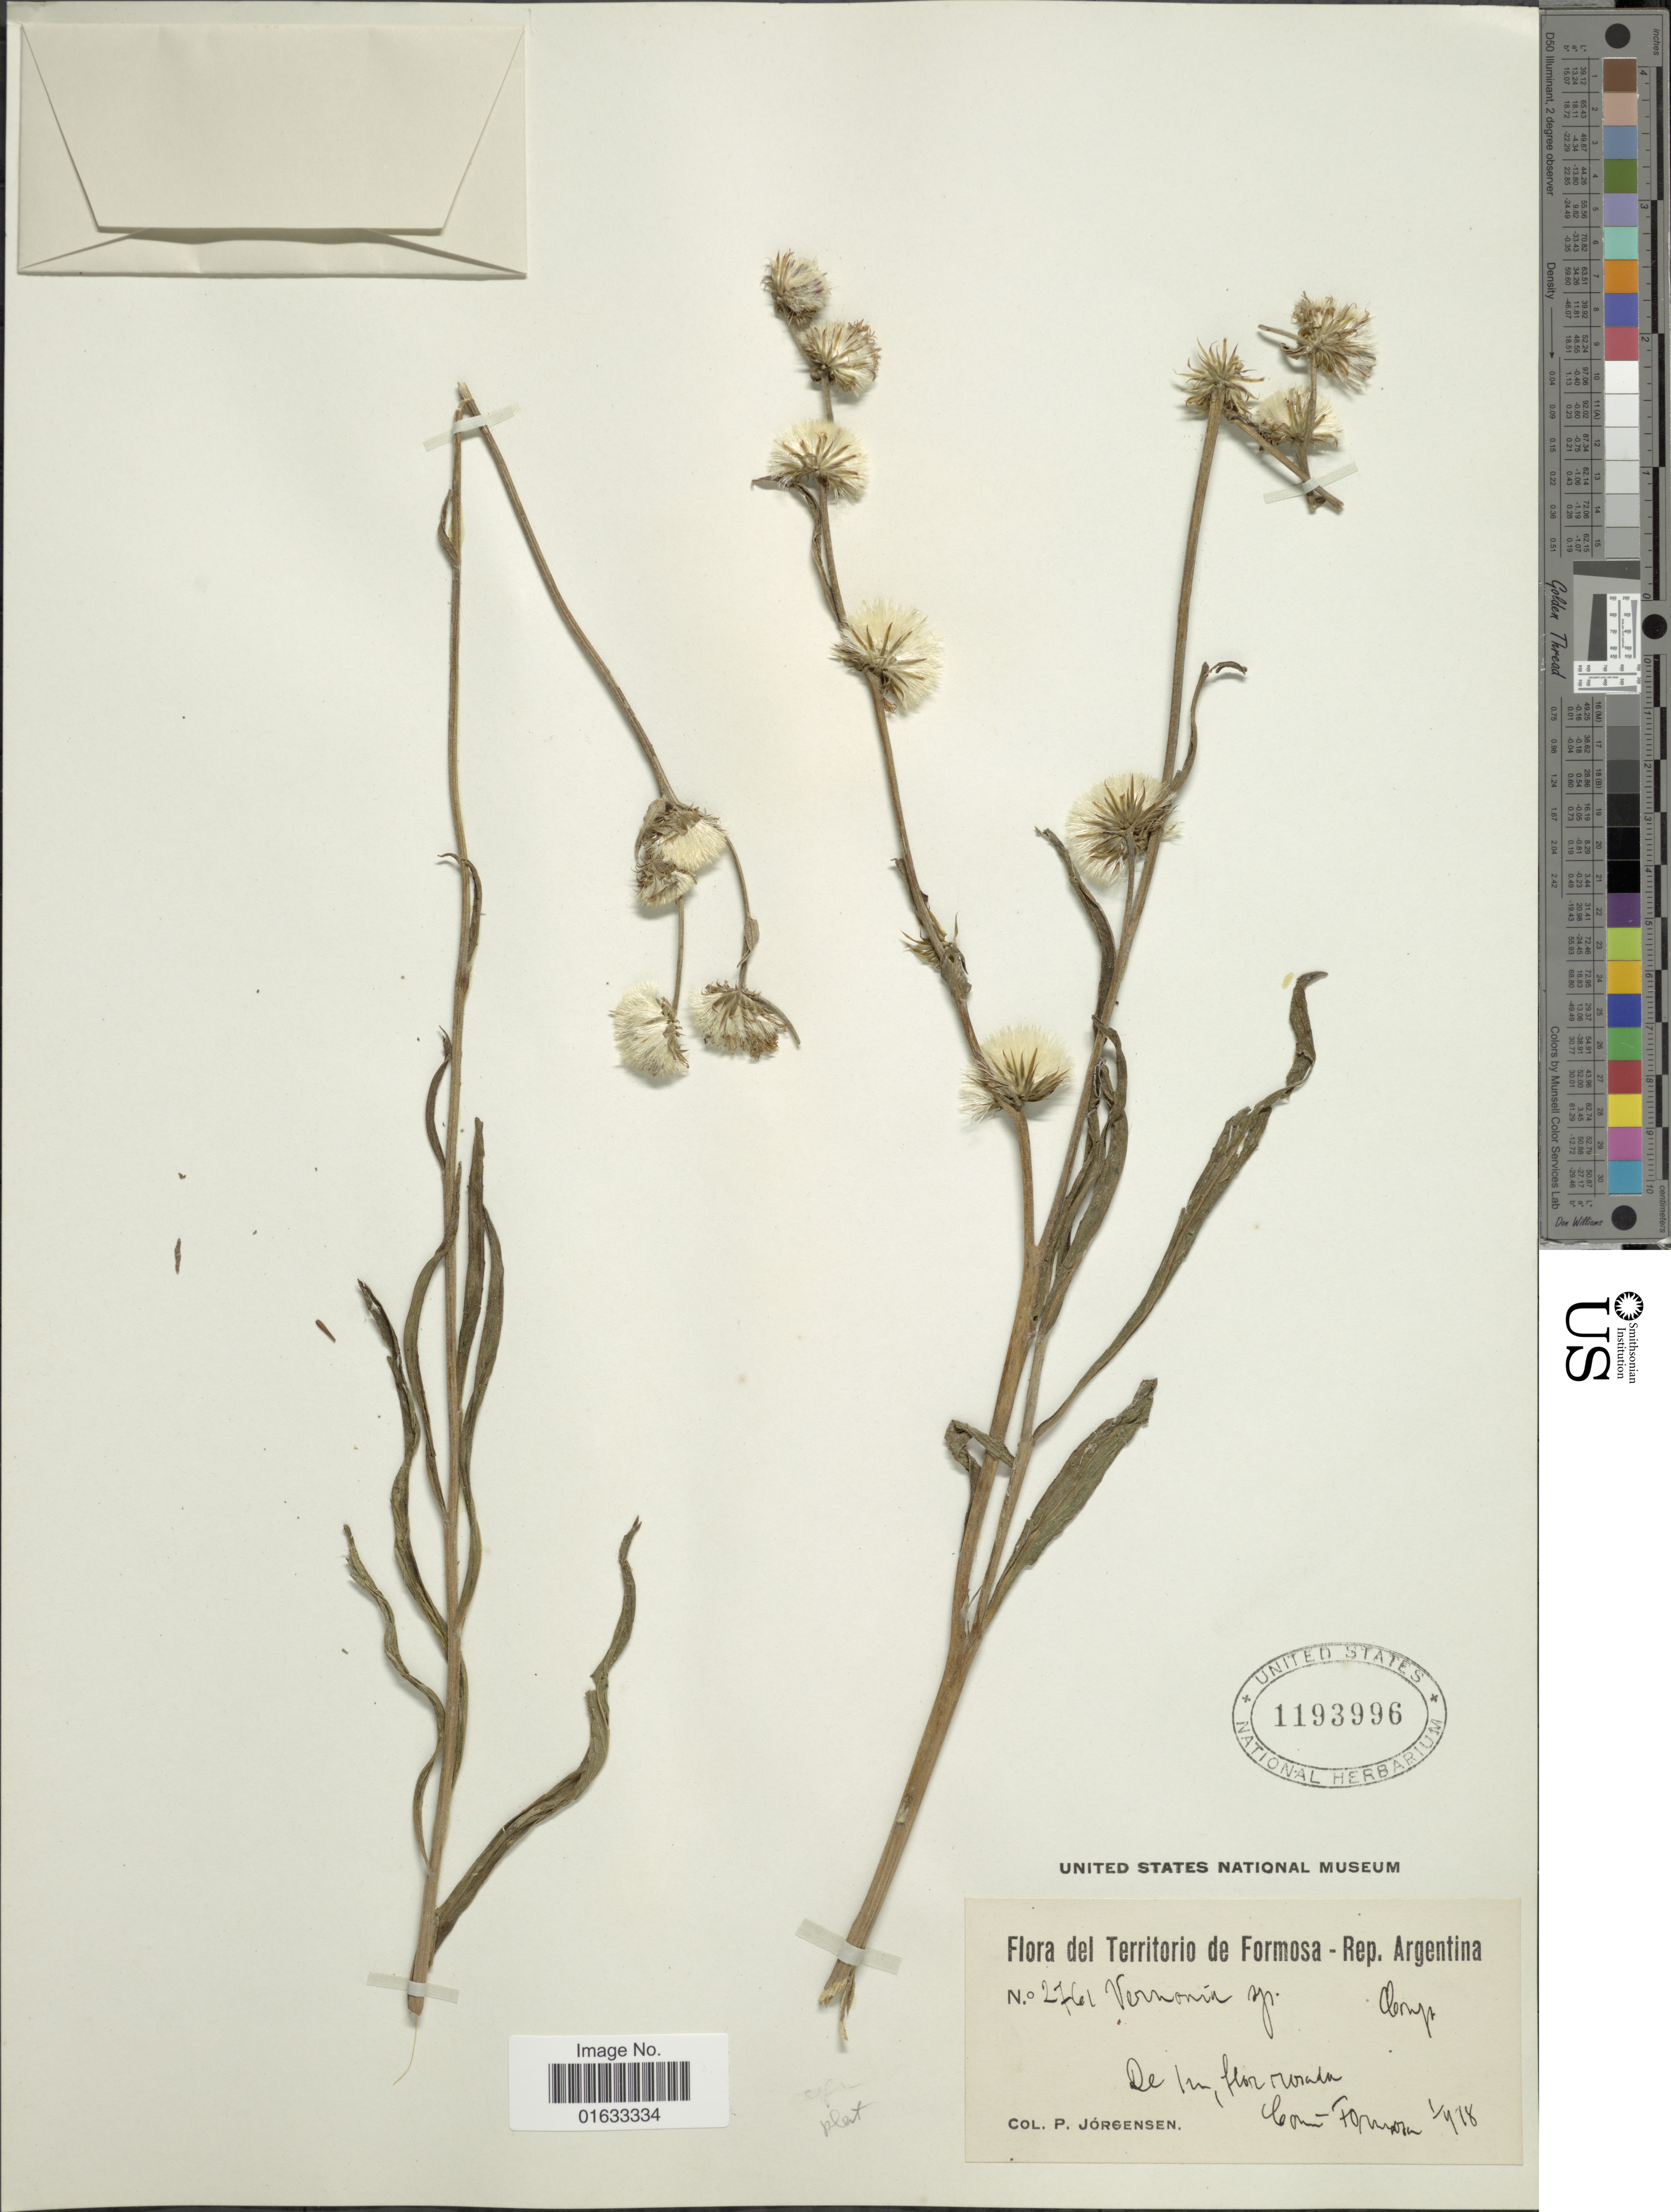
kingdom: Plantae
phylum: Tracheophyta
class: Magnoliopsida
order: Asterales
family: Asteraceae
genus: Chrysolaena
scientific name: Chrysolaena platensis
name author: (Spreng.) H. Rob.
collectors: P. Jörgensen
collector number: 2761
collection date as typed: Transcribed d/m/y: 1/4/18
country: Argentina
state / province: Formosa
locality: Territorio de Formosa, Rep. Argentina, Comun Formosa.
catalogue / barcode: US 1193996